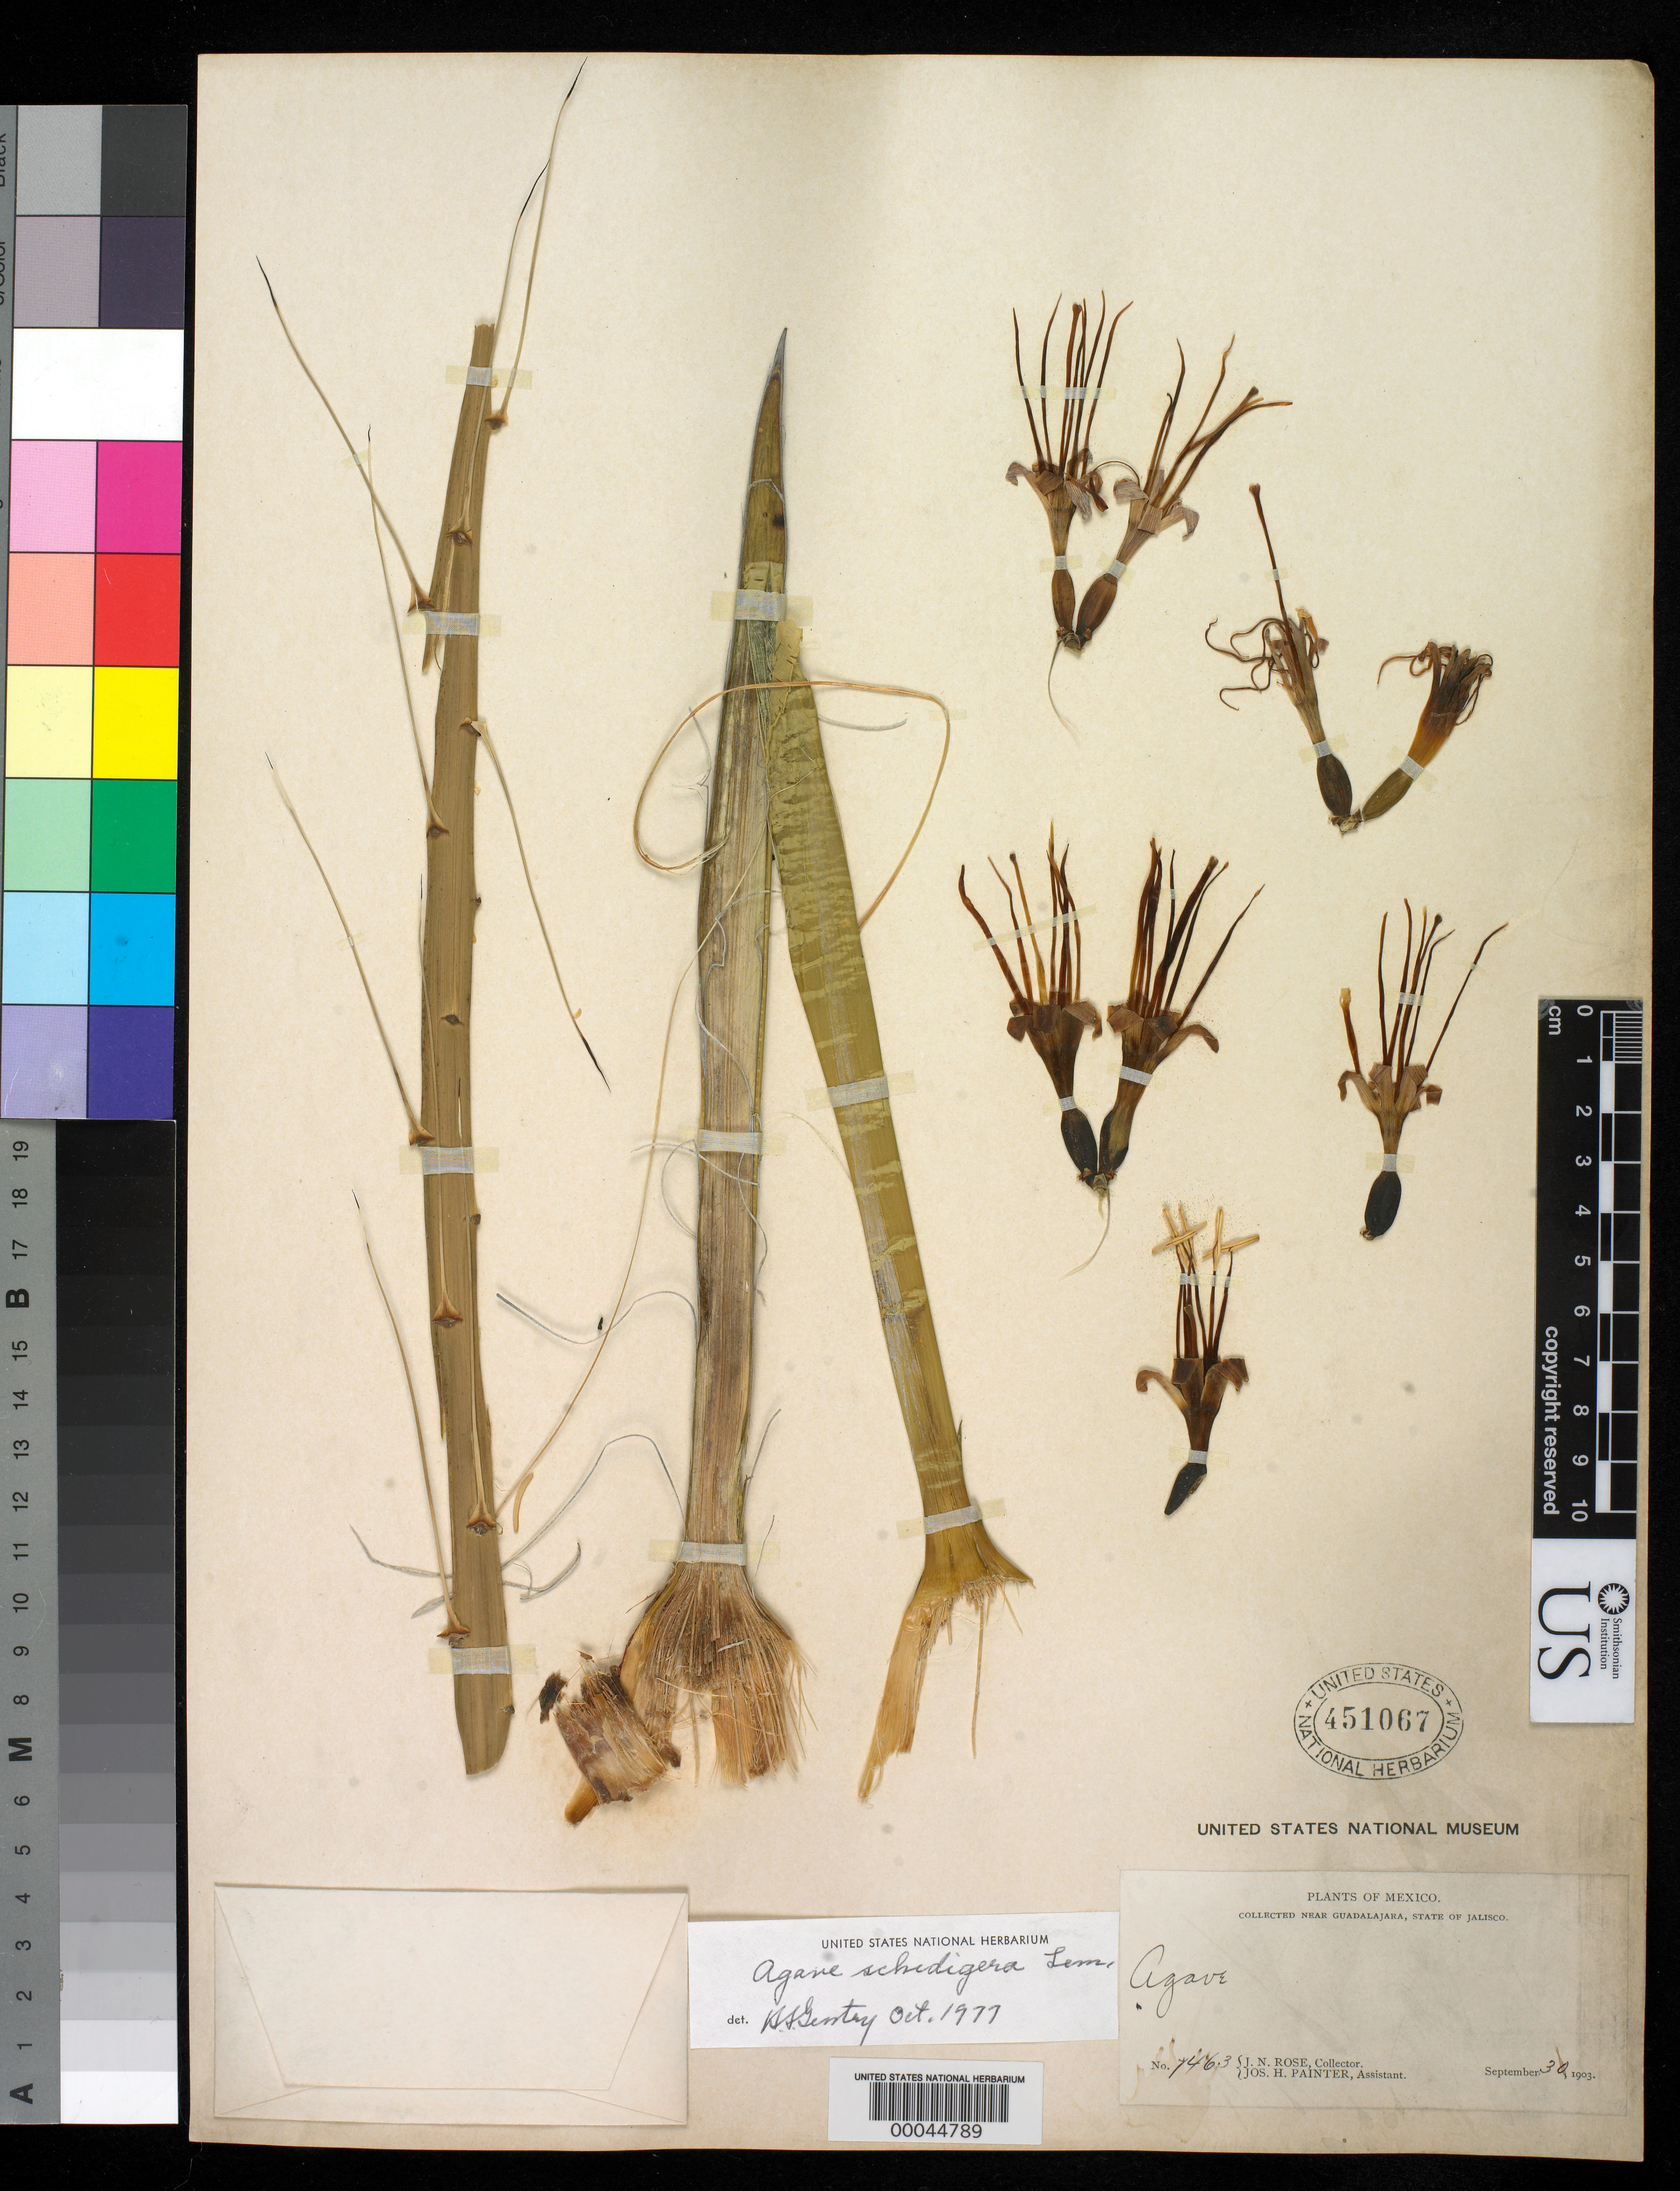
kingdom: Plantae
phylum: Tracheophyta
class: Liliopsida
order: Asparagales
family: Asparagaceae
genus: Agave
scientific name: Agave schidigera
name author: Lem.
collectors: J. N. Rose & J. H. Painter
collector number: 7463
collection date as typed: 30 Sep 1903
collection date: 1903-09-30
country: Mexico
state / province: Jalisco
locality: Near Guadalajara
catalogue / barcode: US 451067